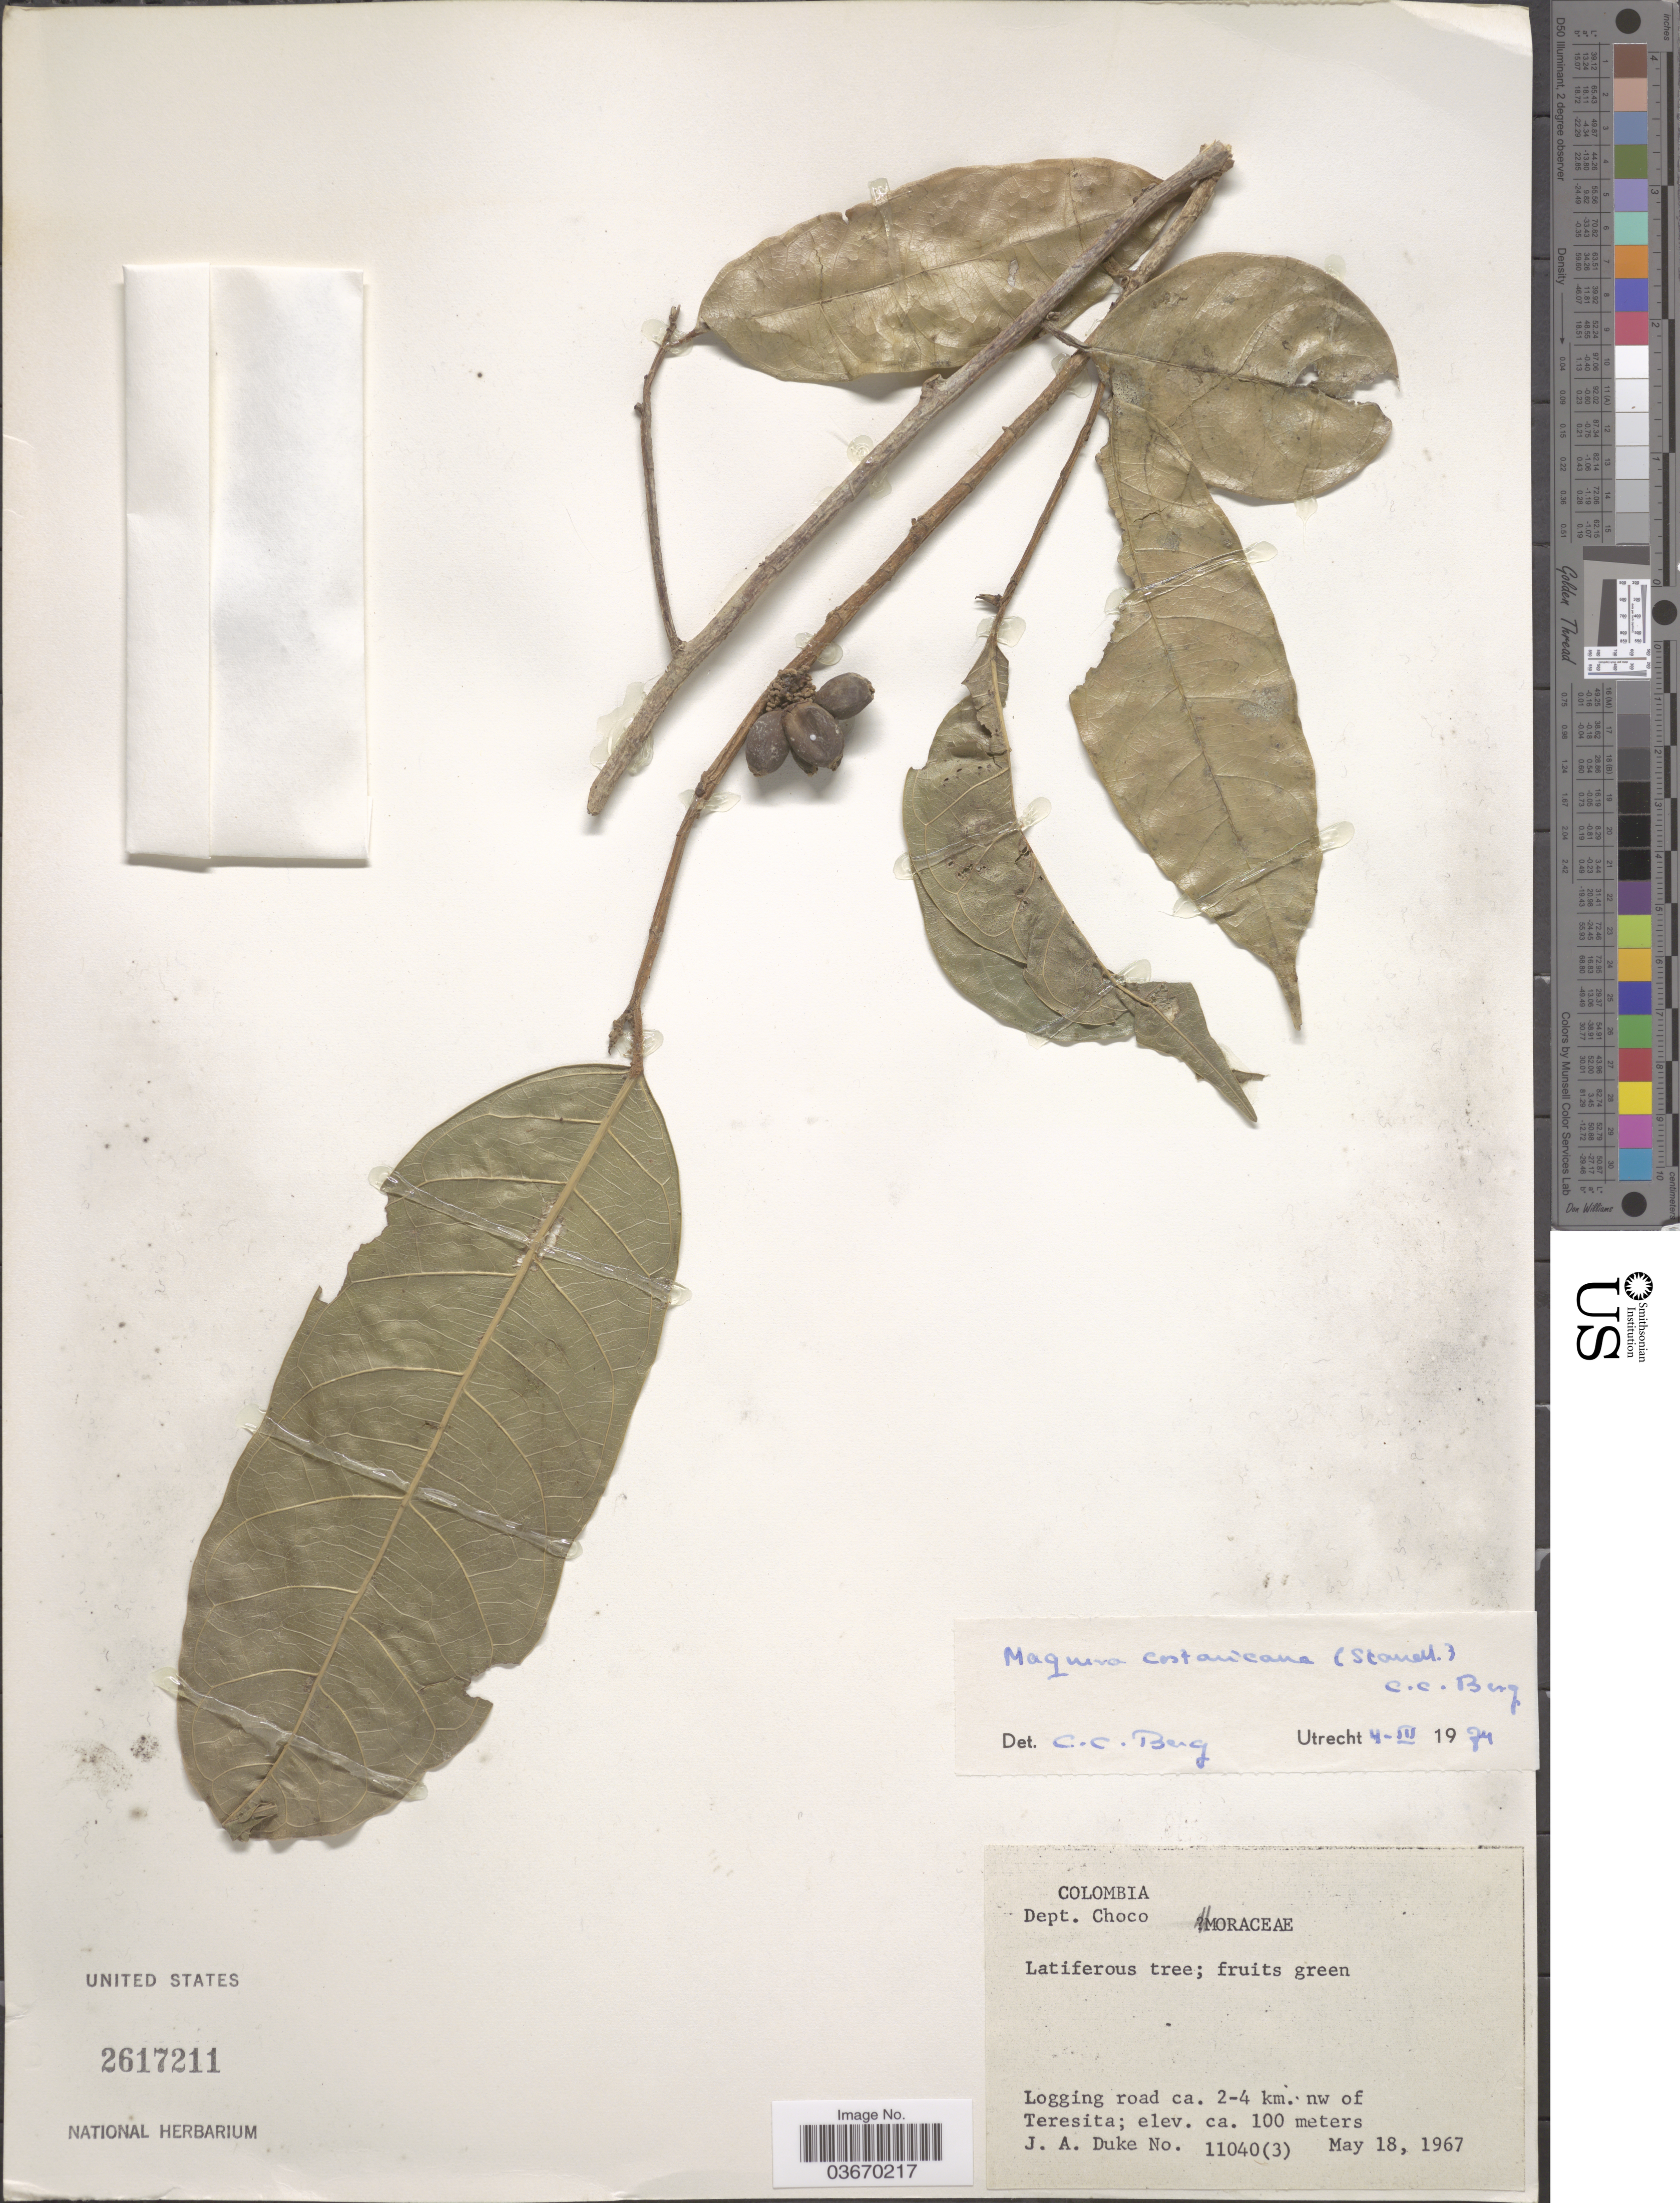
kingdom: Plantae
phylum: Tracheophyta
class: Magnoliopsida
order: Rosales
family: Moraceae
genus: Maquira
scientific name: Maquira costaricana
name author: (Standl.) C.C. Berg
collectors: J. A. Duke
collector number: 11040(3)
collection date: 1967-05-18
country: Colombia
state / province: Chocó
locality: Dept. Choco. Logging road ca. 2-4 km. nw of Teresita.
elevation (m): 100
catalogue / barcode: US 2617211